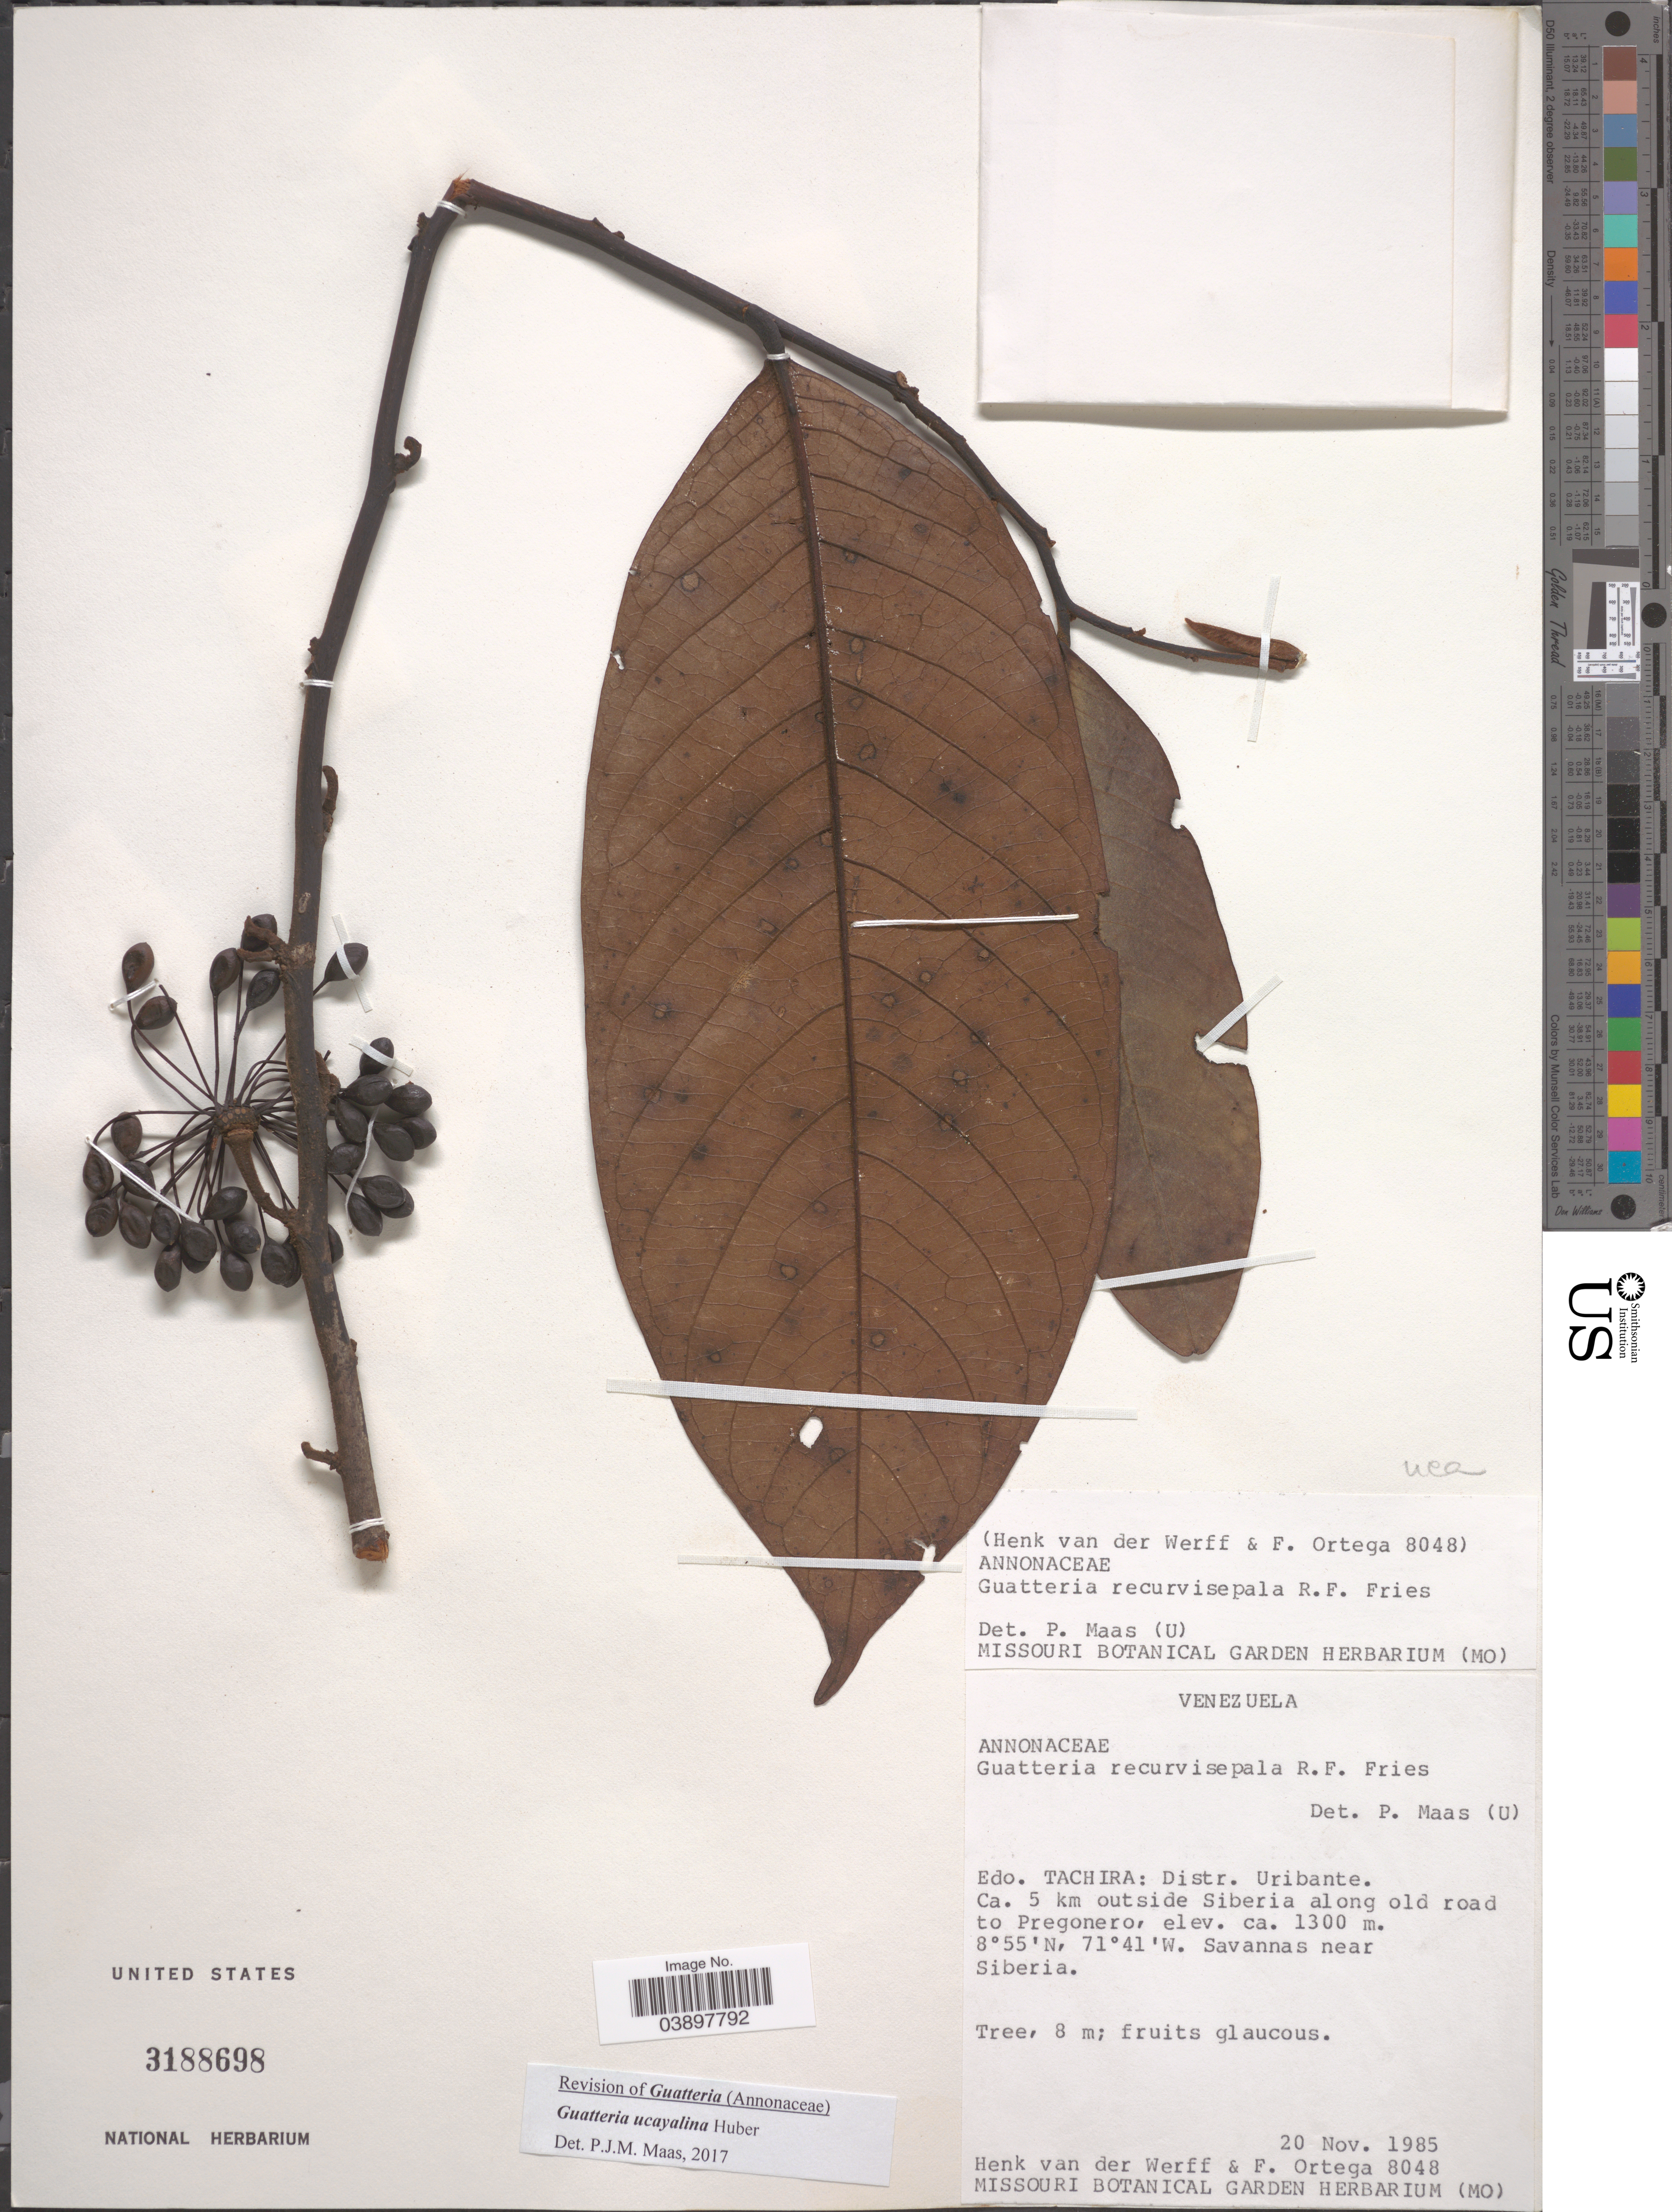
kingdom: Plantae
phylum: Tracheophyta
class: Magnoliopsida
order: Magnoliales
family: Annonaceae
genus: Guatteria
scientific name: Guatteria ucayalina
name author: Huber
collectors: H. van der Werff & F. J. Ortega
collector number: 8048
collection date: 1985-11-20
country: Venezuela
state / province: Tachira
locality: Distr. Uribante. Ca. 5 km outside Siberia along old road to Pregonero. Savannas near Siberia.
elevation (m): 1300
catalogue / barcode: US 3188698